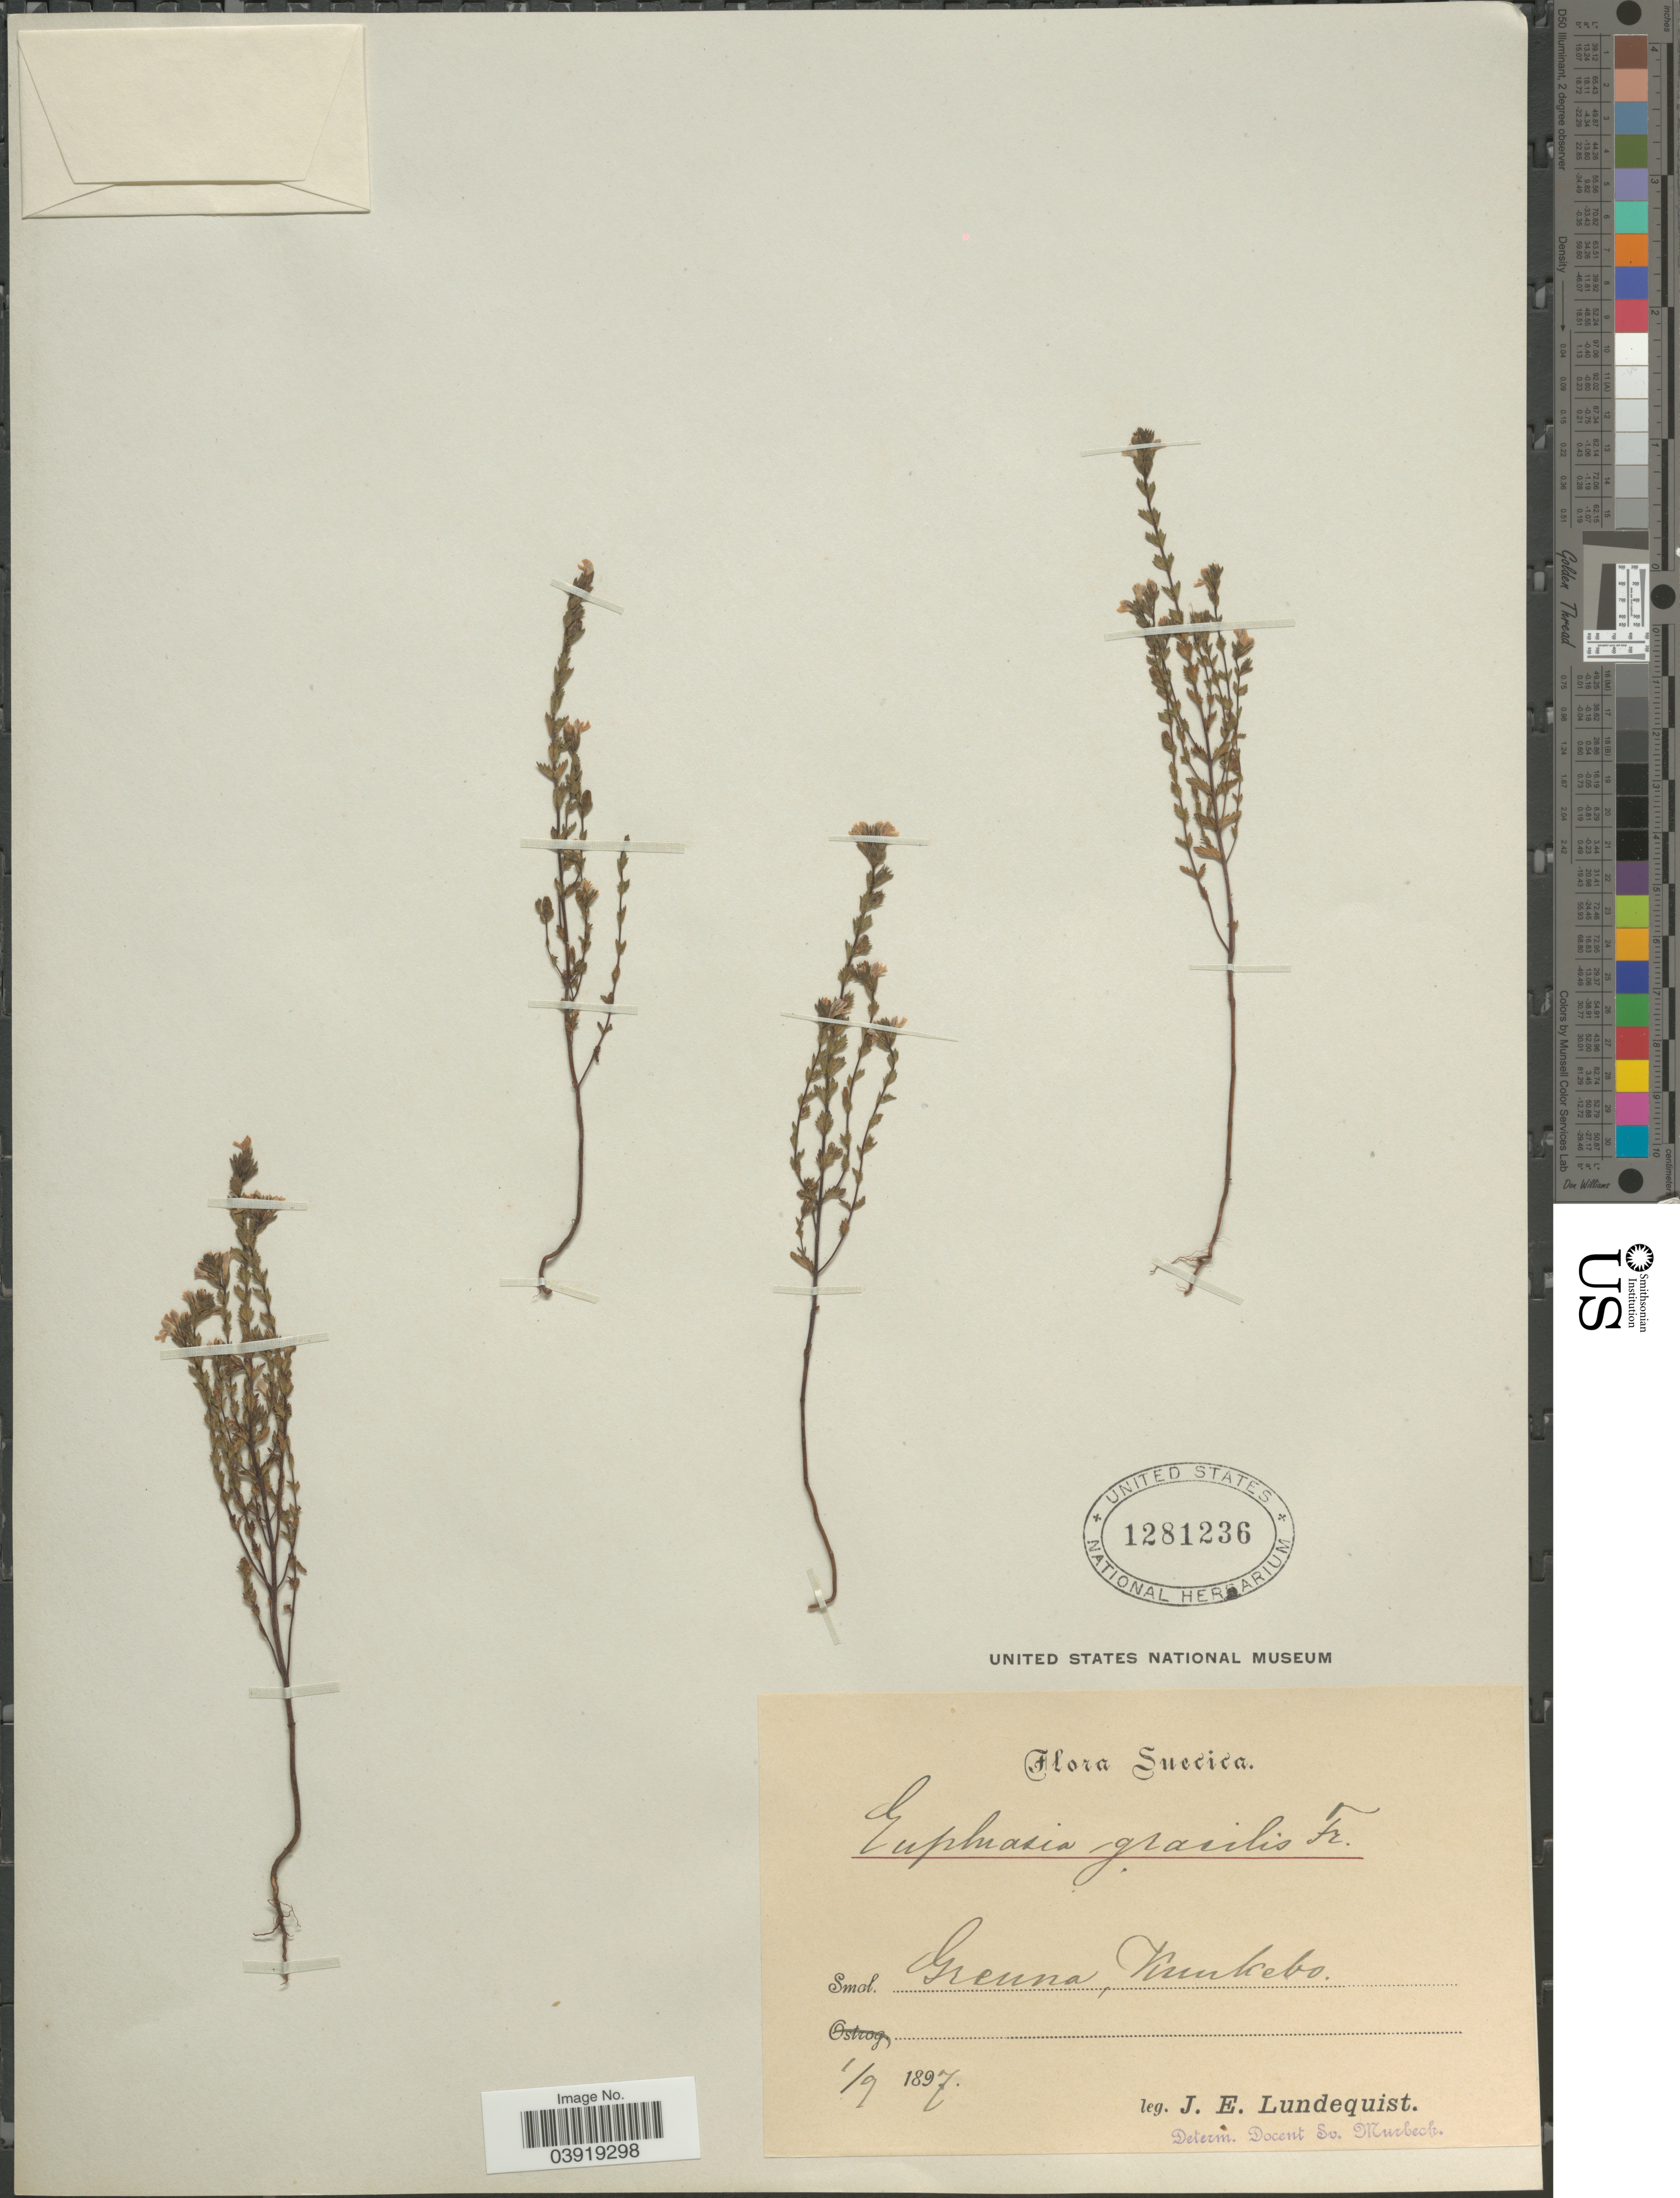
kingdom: Plantae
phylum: Tracheophyta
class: Magnoliopsida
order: Lamiales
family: Orobanchaceae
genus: Euphrasia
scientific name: Euphrasia gracilis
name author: (Fr.) Fr.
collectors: J. Lundequist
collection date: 1897-09-01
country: Sweden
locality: Suecica. Grenna, Kunkebo.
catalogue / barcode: US 1281236